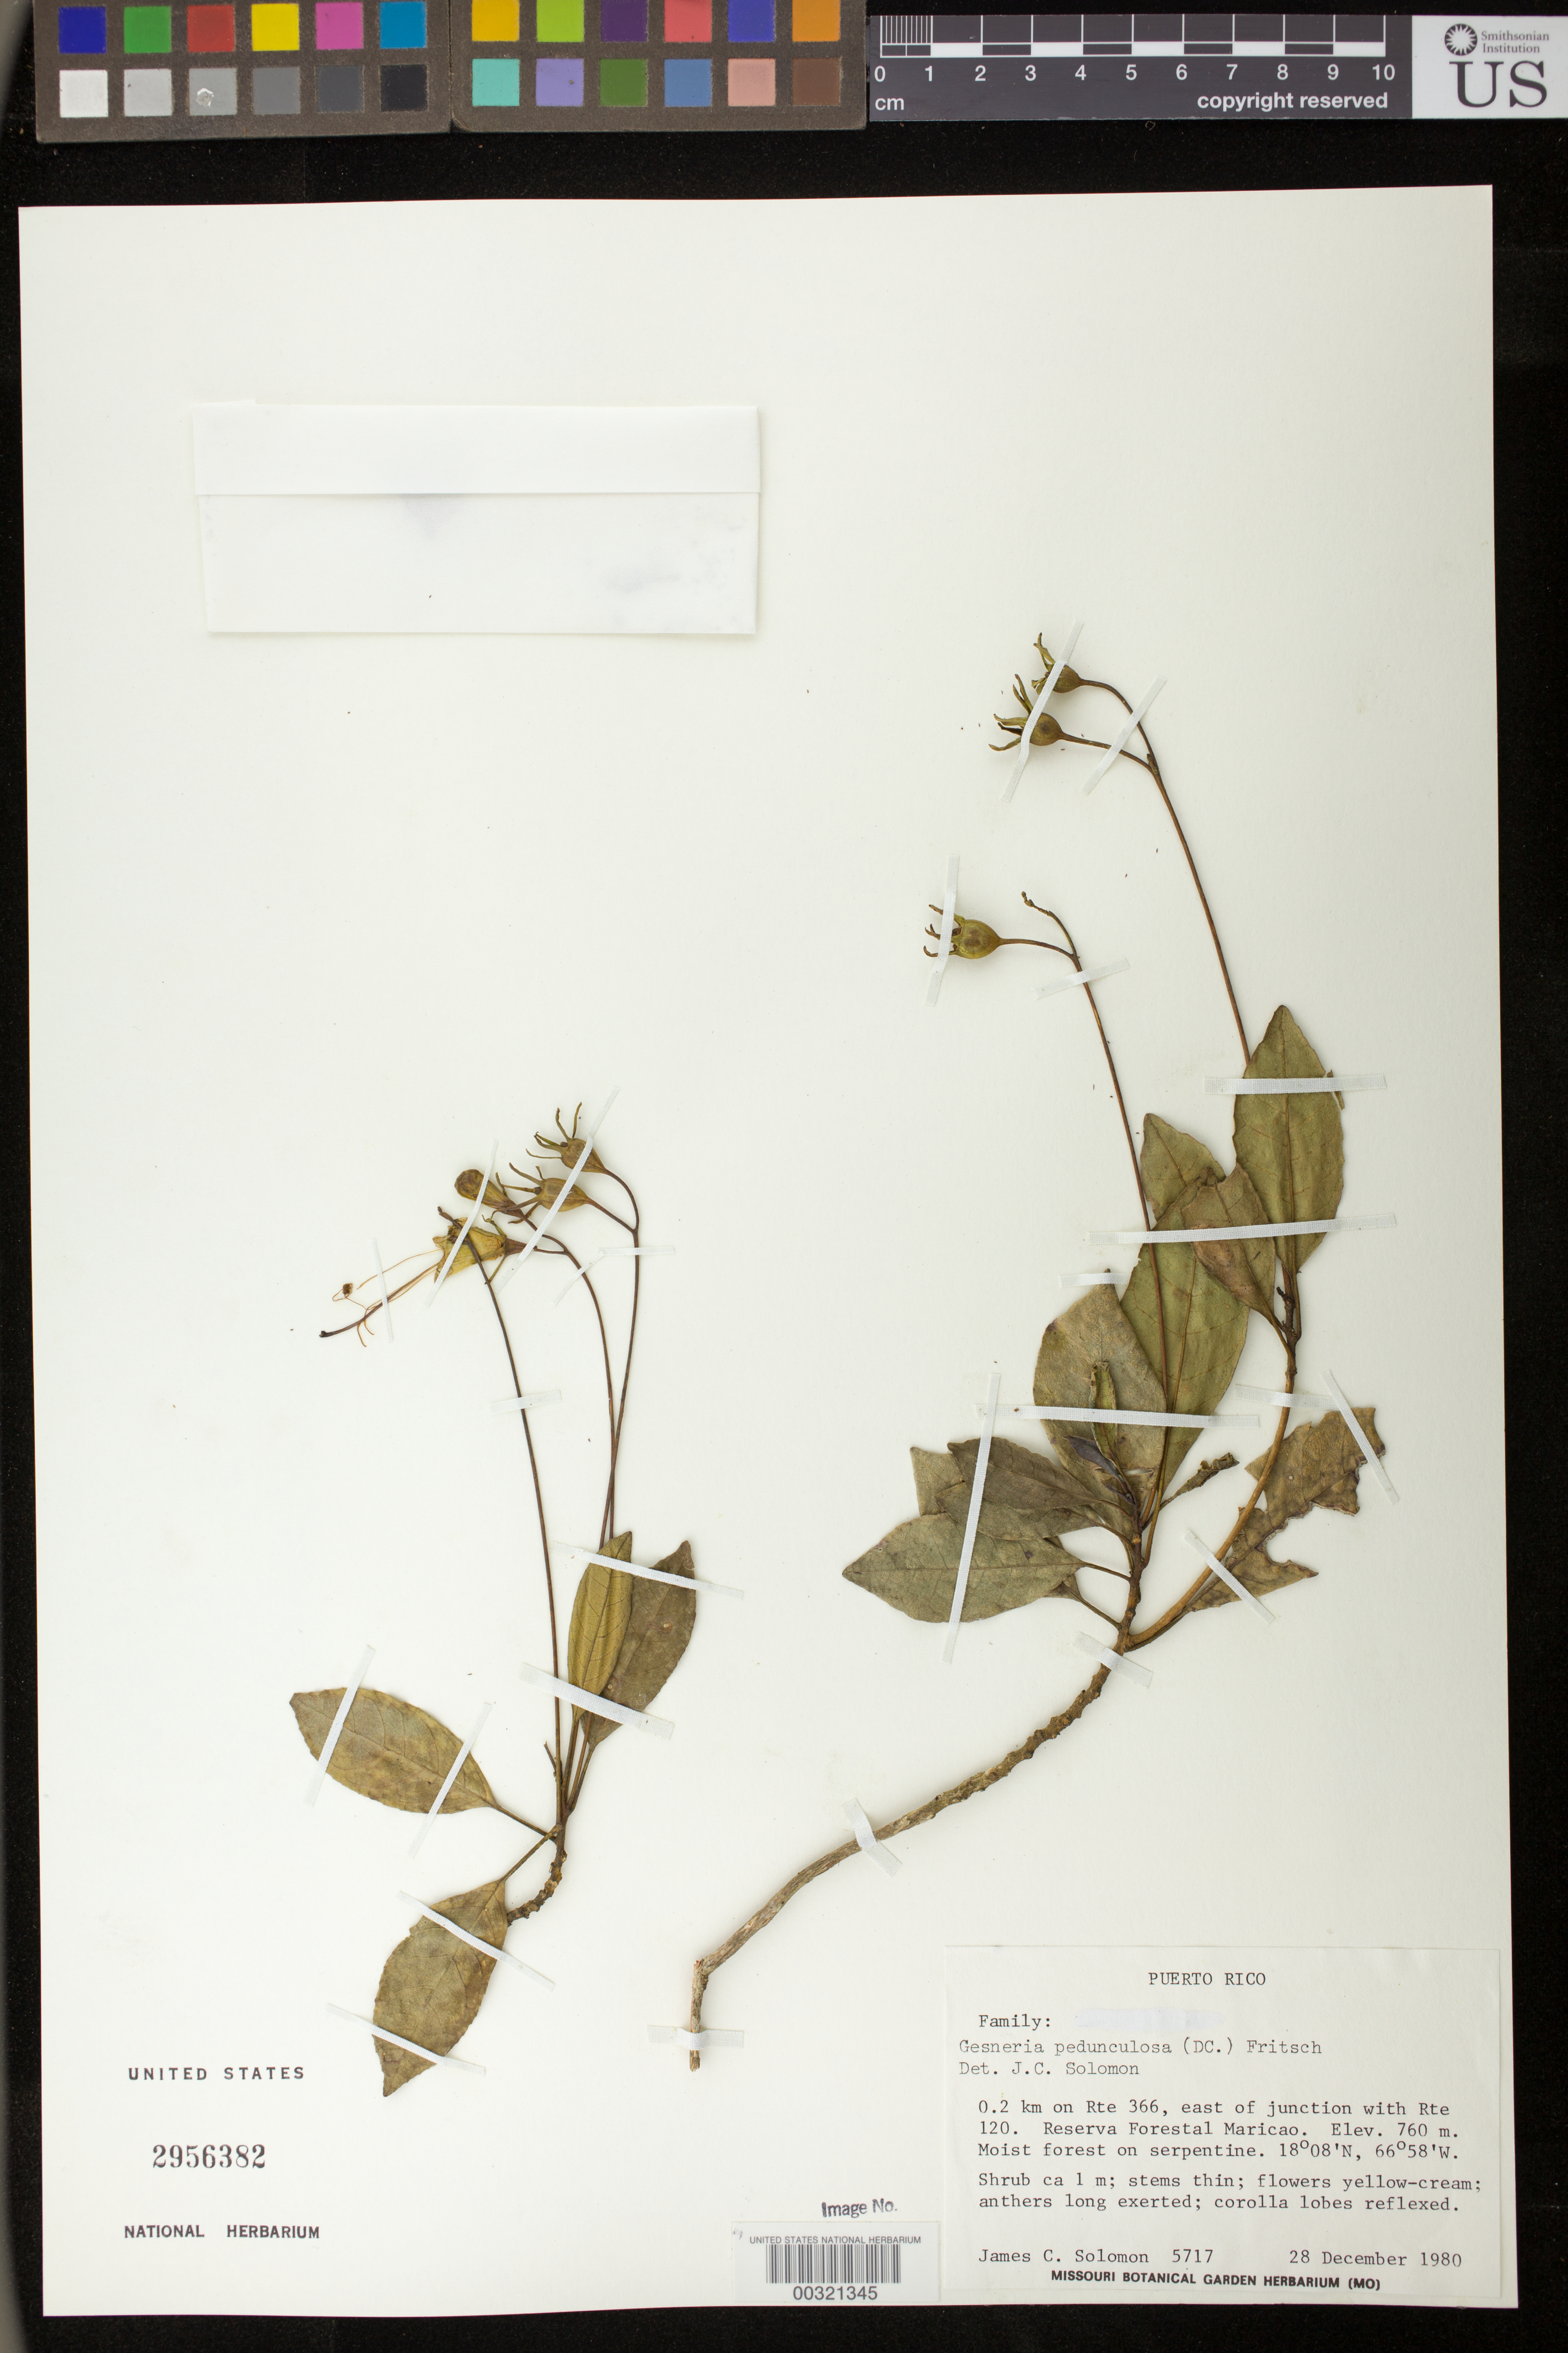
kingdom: Plantae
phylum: Tracheophyta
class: Magnoliopsida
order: Lamiales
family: Gesneriaceae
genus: Gesneria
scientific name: Gesneria pedunculosa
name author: (DC.) Fritsch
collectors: J. C. Solomon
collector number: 5717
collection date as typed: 28 Dec 1980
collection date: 1980-12-28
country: Puerto Rico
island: Puerto Rico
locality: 0.2 km on rte 366, E of junction with rte 120, Reserva Forestal Maricao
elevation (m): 760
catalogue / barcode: US 2956382